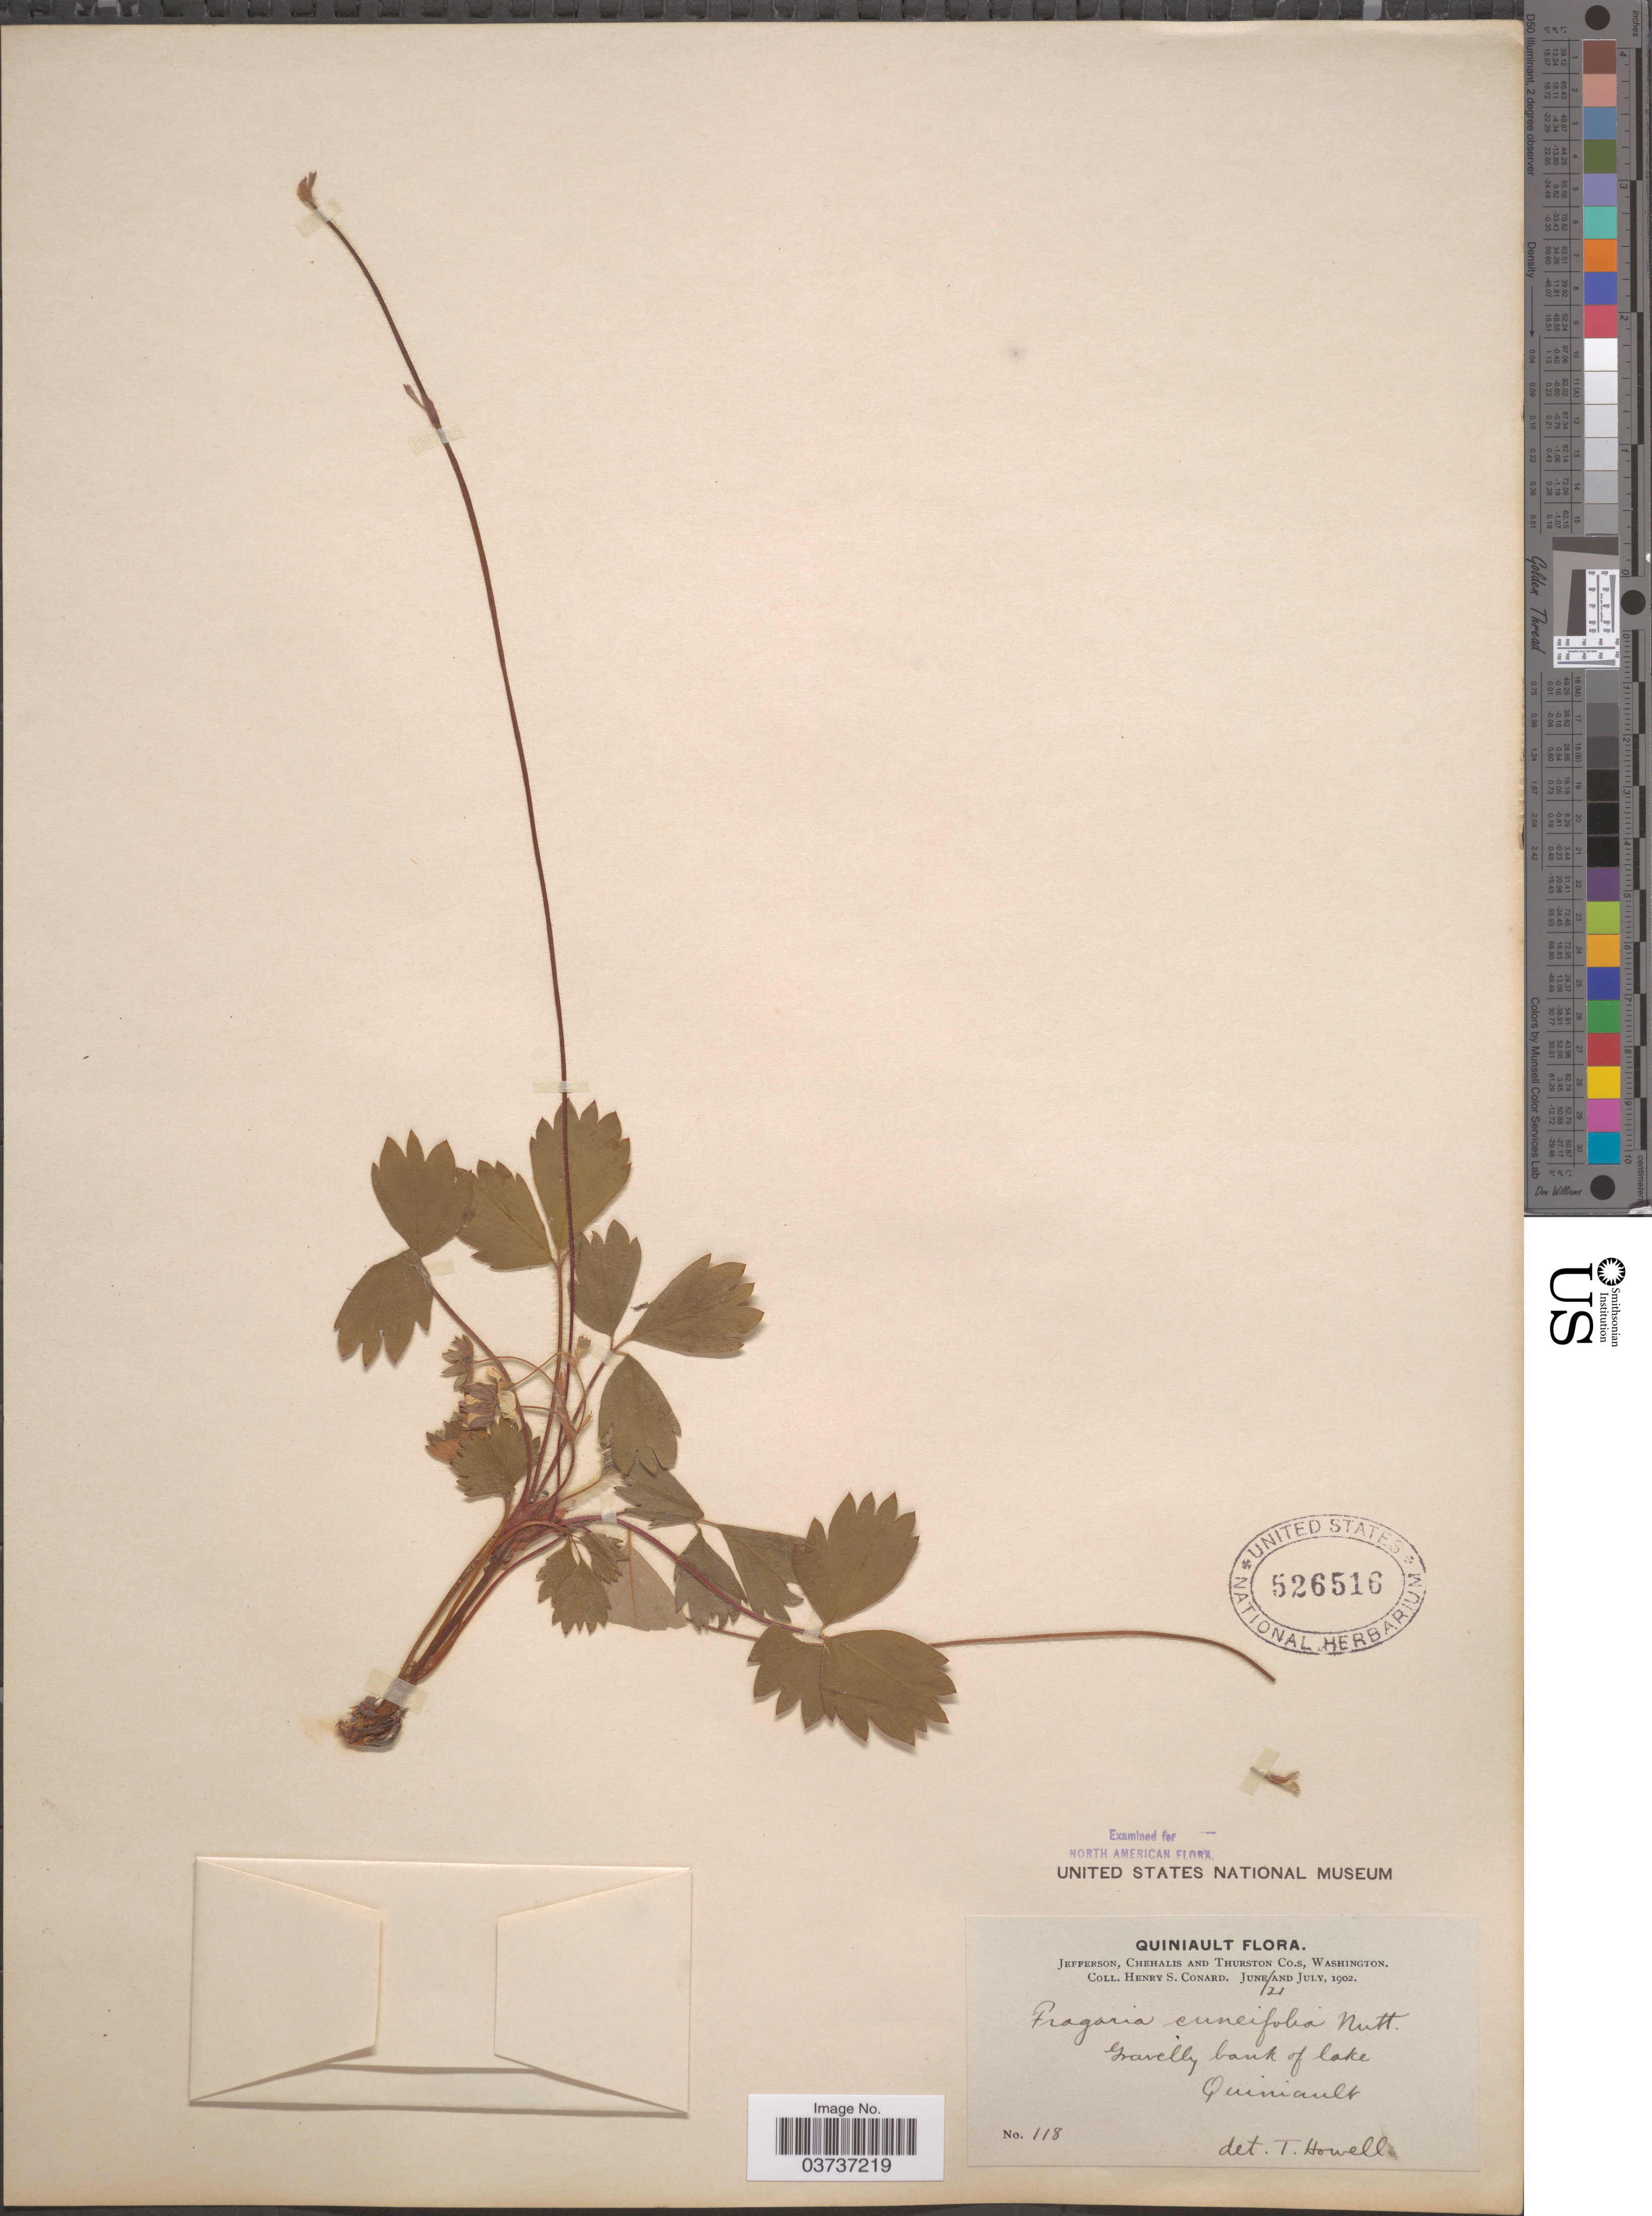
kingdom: Plantae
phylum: Tracheophyta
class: Magnoliopsida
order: Rosales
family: Rosaceae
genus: Fragaria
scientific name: Fragaria cuneifolia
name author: Nutt. ex Howell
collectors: H. S. Conard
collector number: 118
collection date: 1902-06-21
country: United States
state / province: Washington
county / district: Thurston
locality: Quiniault. Jefferson, Chehalis and Thurston Co.s. Bank of lake Quiniault.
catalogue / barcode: US 526516